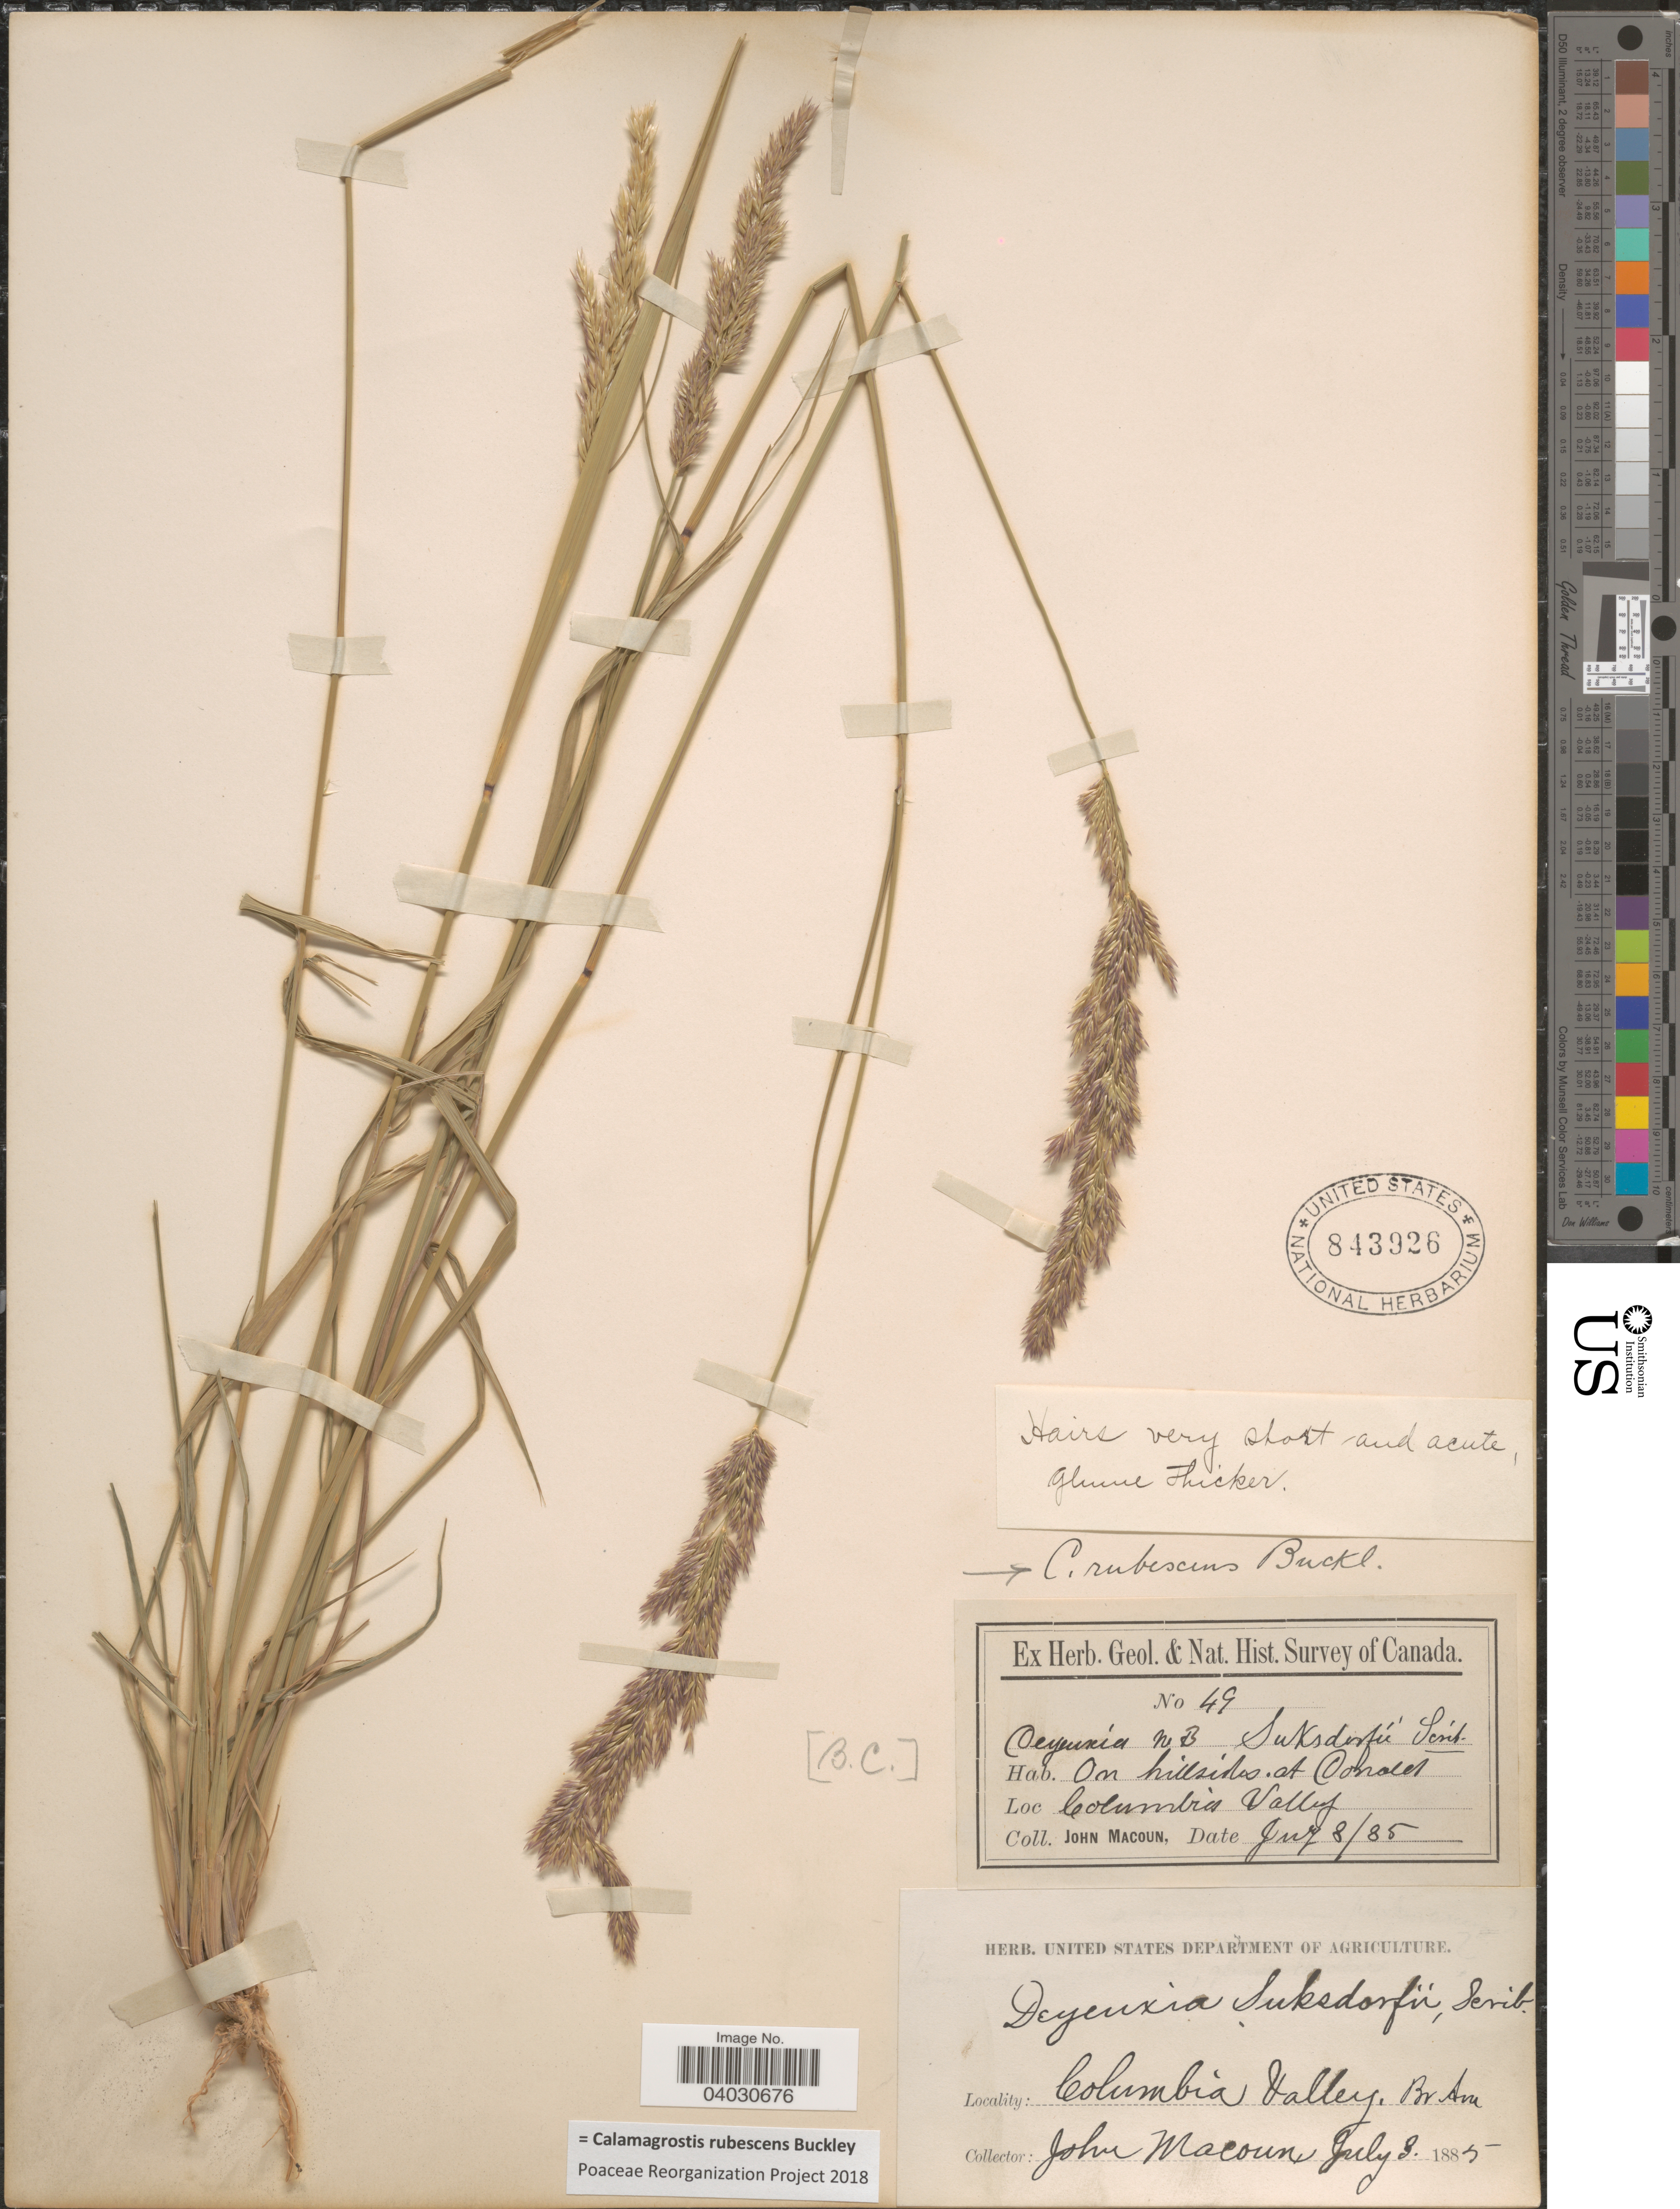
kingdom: Plantae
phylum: Tracheophyta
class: Liliopsida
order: Poales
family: Poaceae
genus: Calamagrostis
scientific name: Calamagrostis rubescens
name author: Buckley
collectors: J. Macoun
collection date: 1885-07-03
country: Canada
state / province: British Columbia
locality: Columbia Valley. Br. Am.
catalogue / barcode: US 843926